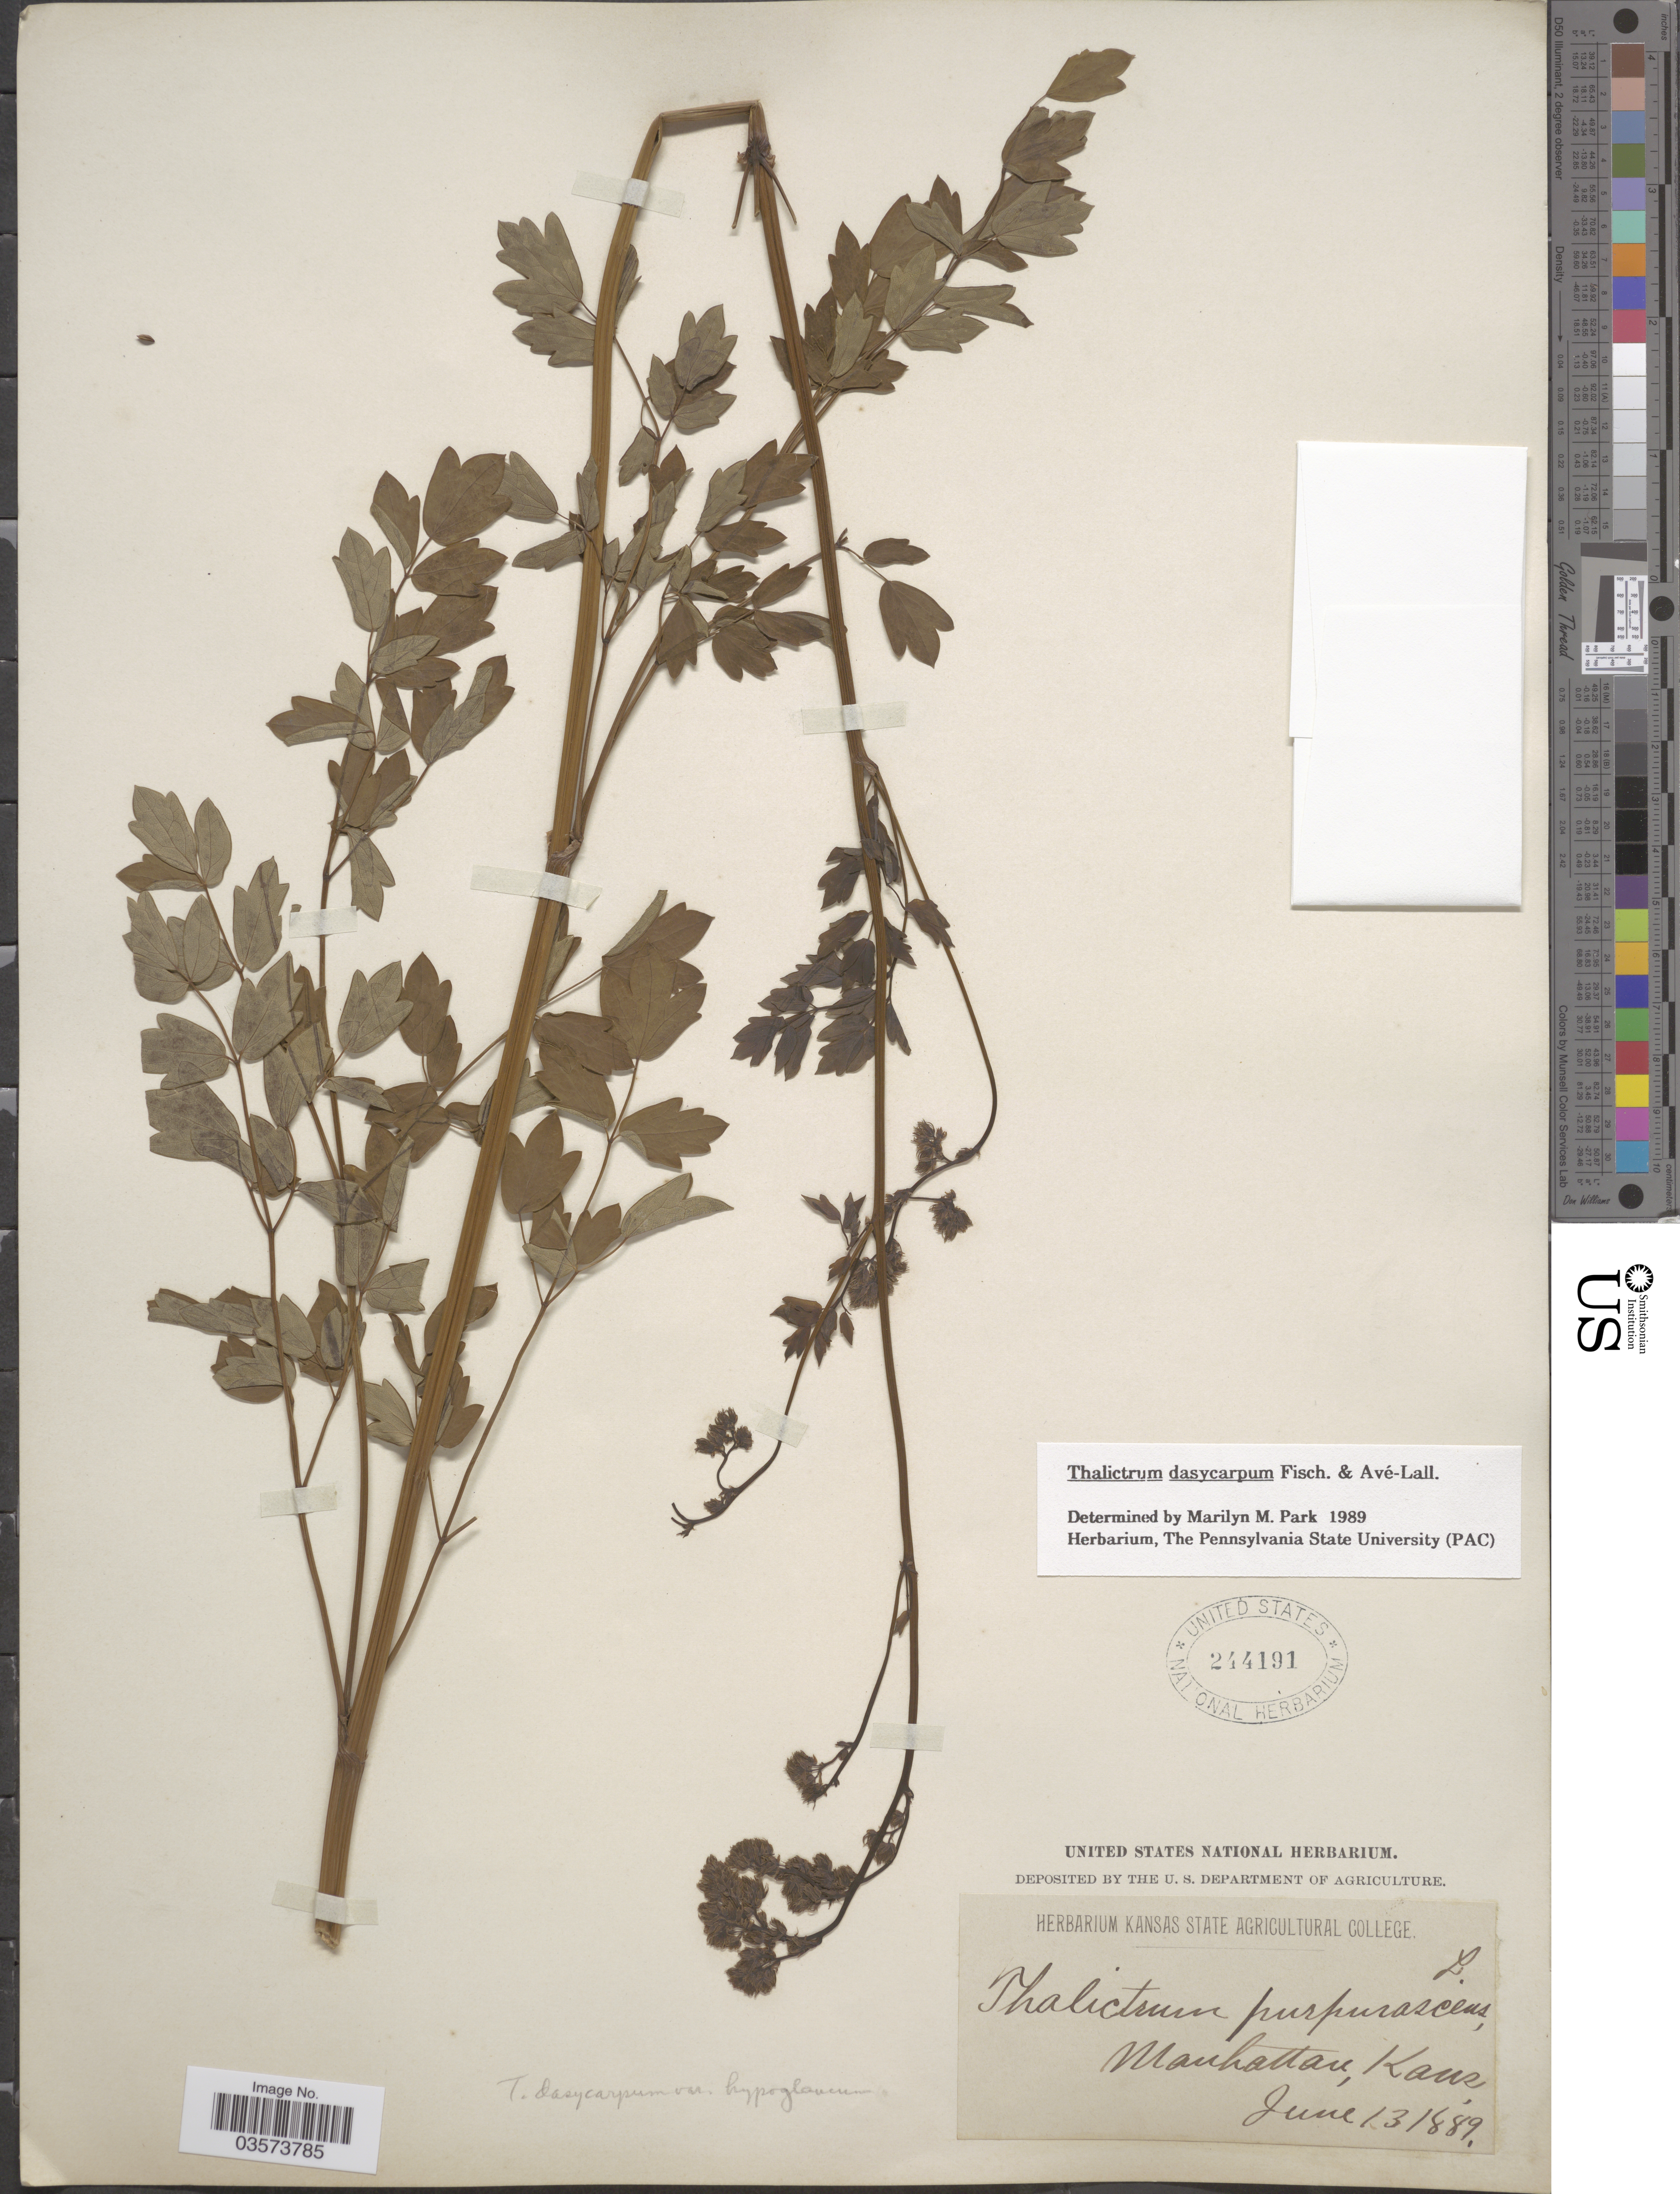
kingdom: Plantae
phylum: Tracheophyta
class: Magnoliopsida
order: Ranunculales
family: Ranunculaceae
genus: Thalictrum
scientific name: Thalictrum dasycarpum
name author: Fisch. & Avé-Lall.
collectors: ex herb. Kansas State Agricultural College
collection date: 1889-06-13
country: United States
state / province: Kansas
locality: Manhattan.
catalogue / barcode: US 244191